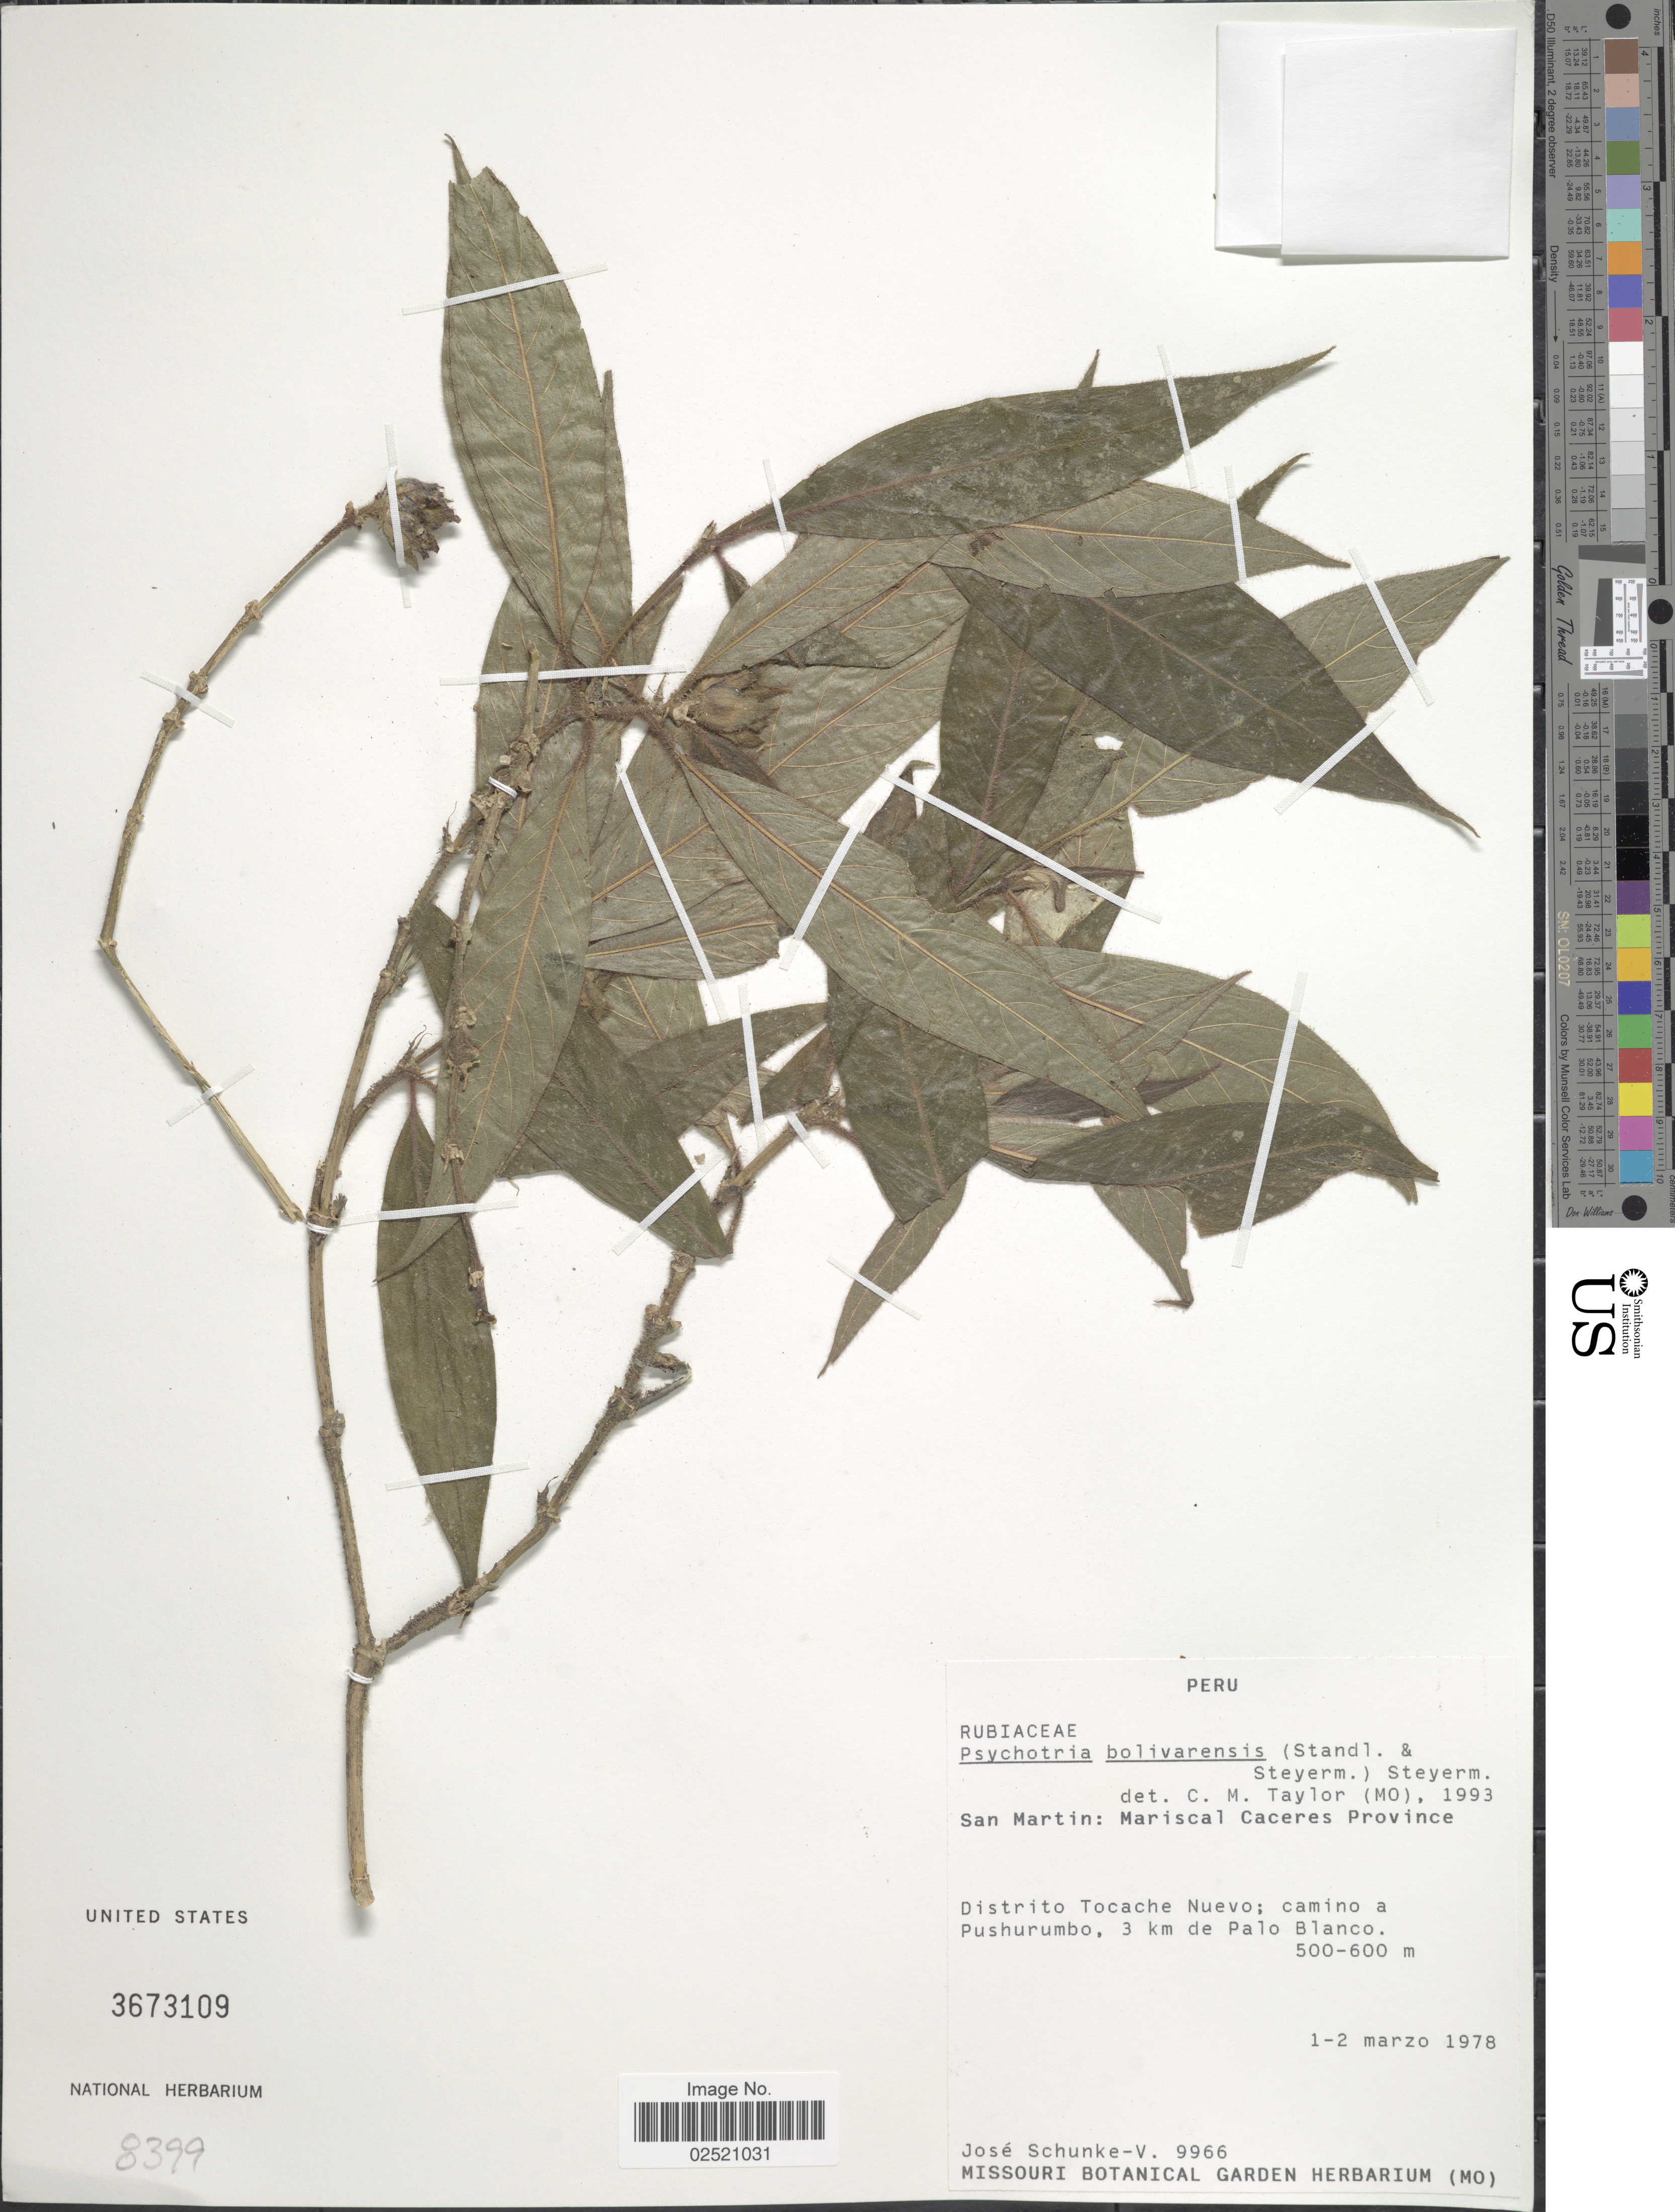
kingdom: Plantae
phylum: Tracheophyta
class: Magnoliopsida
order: Gentianales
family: Rubiaceae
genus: Psychotria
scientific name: Psychotria bolivariana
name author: Standl.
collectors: J. Schunke Vigo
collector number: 9966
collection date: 1978-03-01/1978-03-02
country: Peru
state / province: San Martín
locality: Mariscal Caceres Province, Distrito Tocache Nuevo; camino a Pushurumbo, 3 km de Palo Blanco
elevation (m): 500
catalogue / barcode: US 3673109